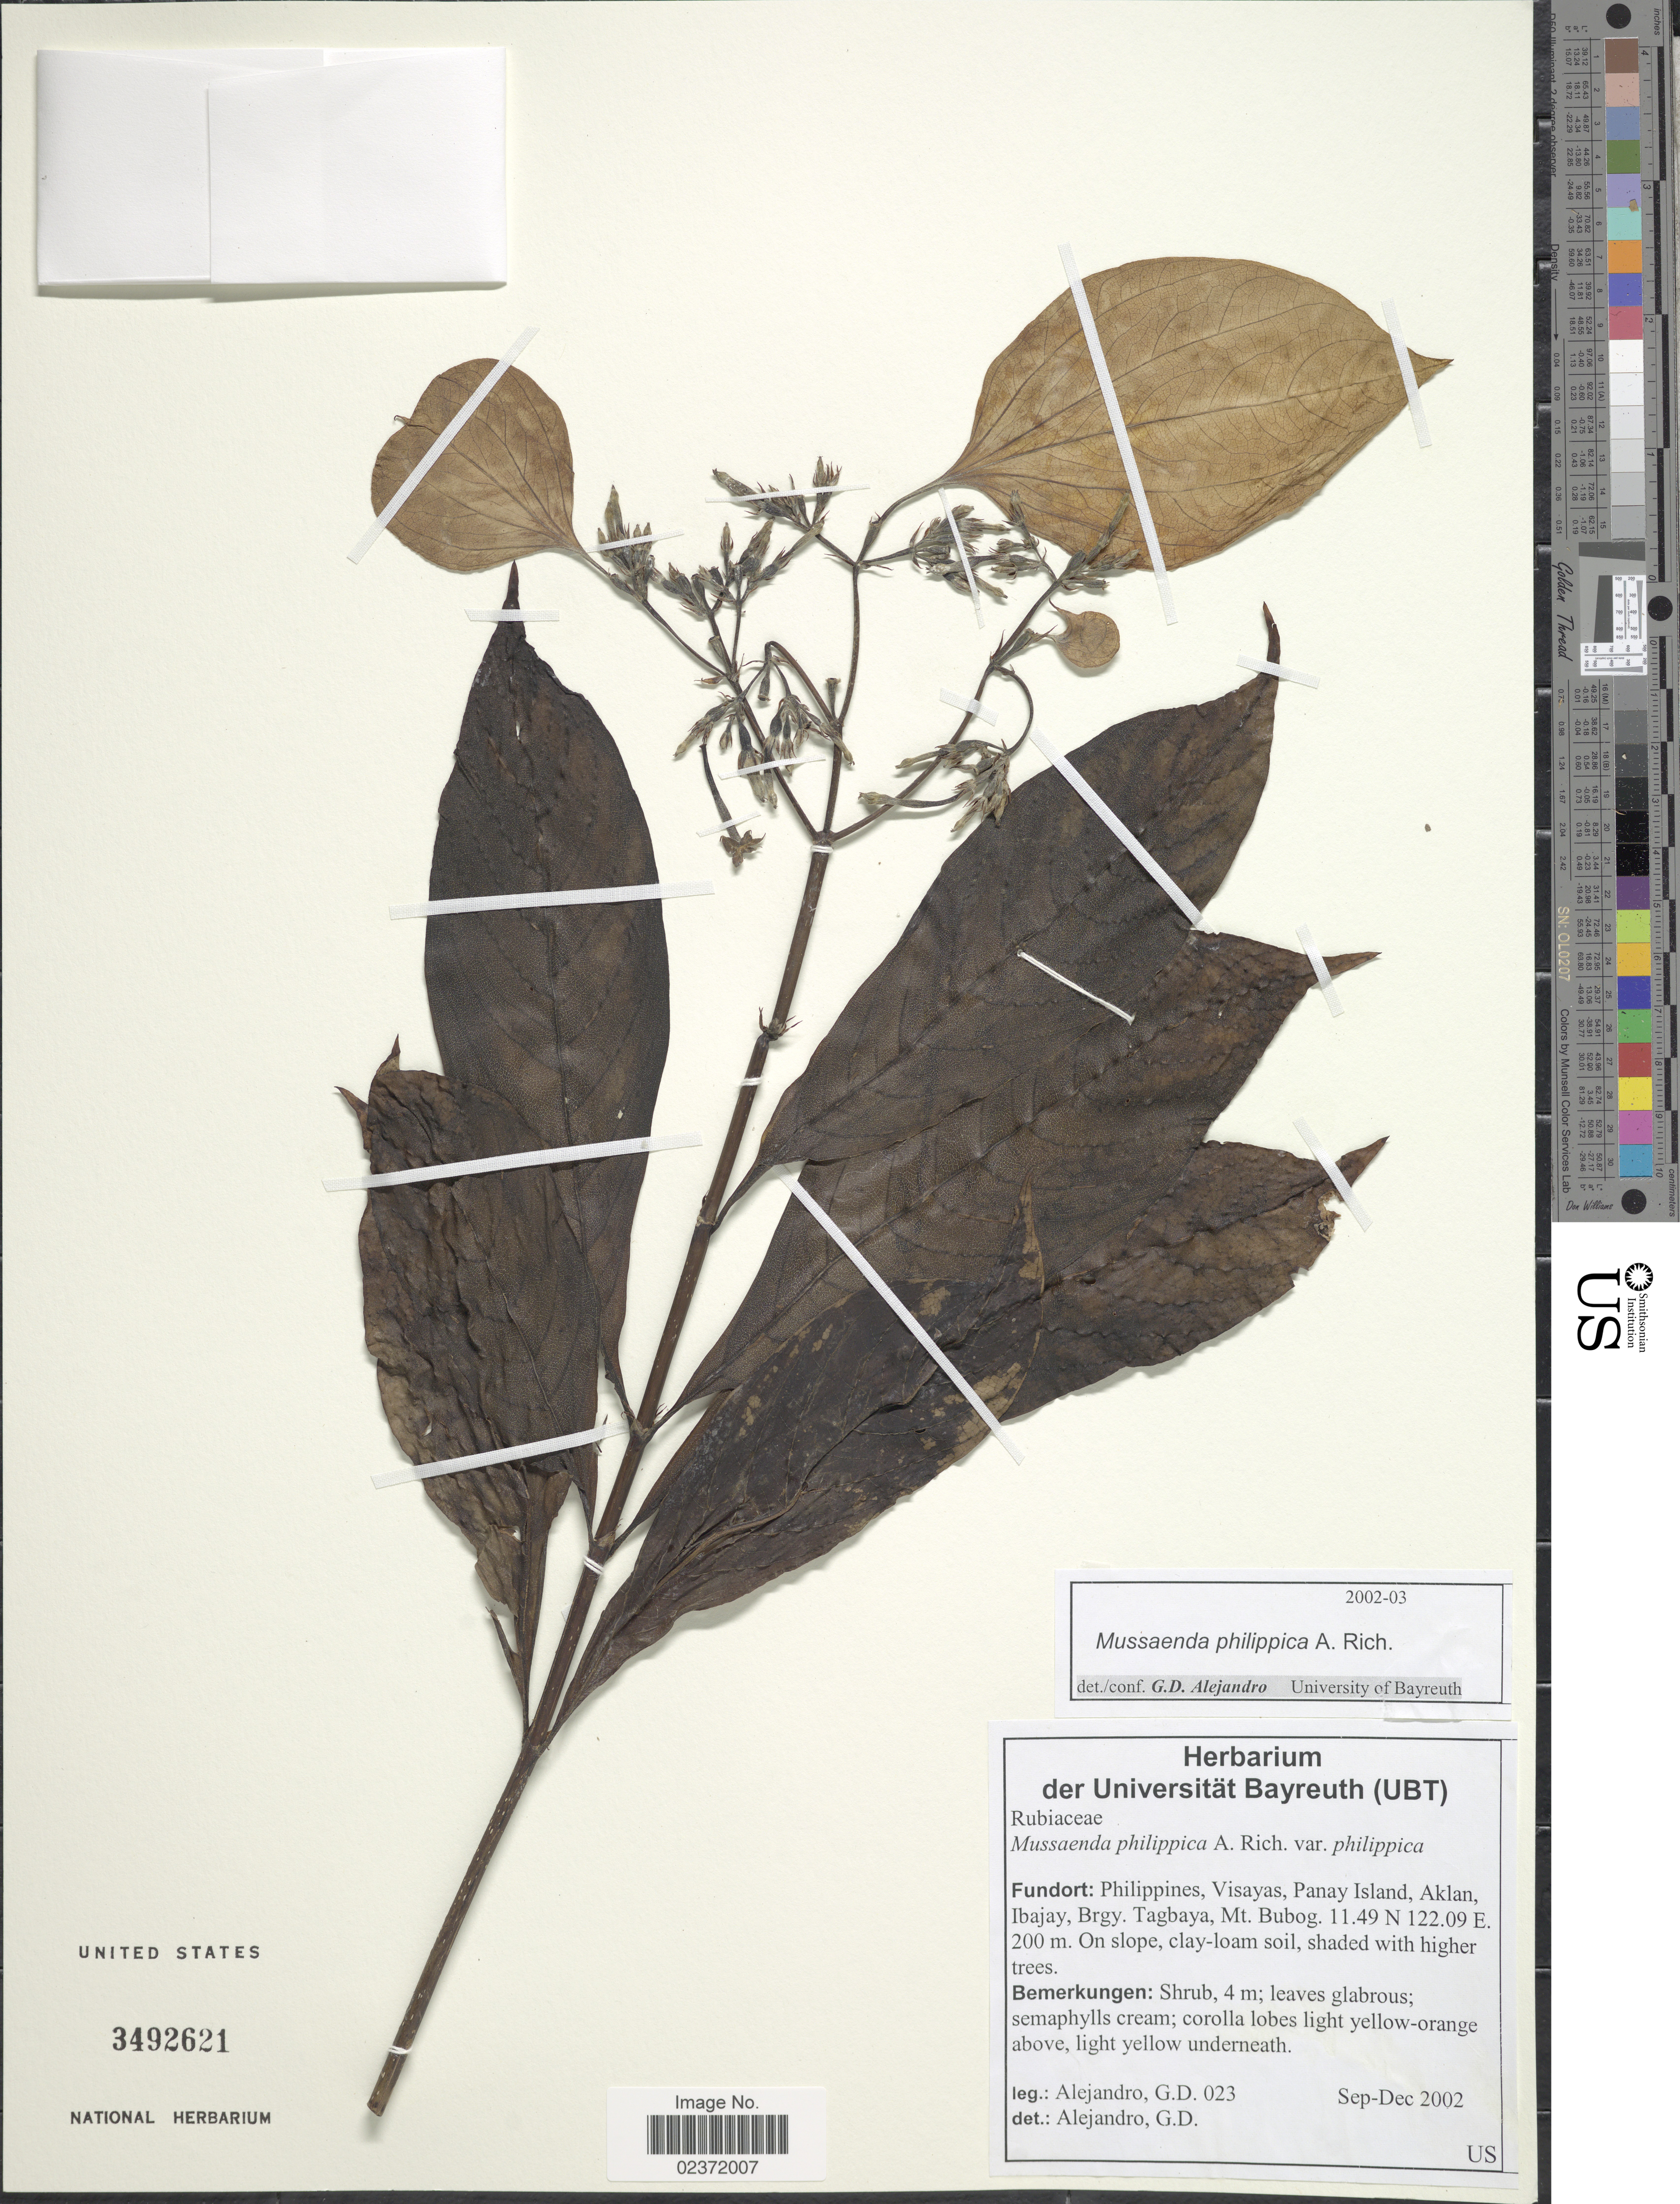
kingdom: Plantae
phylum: Tracheophyta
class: Magnoliopsida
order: Gentianales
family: Rubiaceae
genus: Mussaenda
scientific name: Mussaenda philippica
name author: A. Rich.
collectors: G. J. D. Alejandro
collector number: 023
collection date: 2002-09/2002-12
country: Philippines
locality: Visayas, Panay Island, Aklan, Ibajay, Brgy., Tagbaya, Mt. Bubog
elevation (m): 200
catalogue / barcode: US 3492621